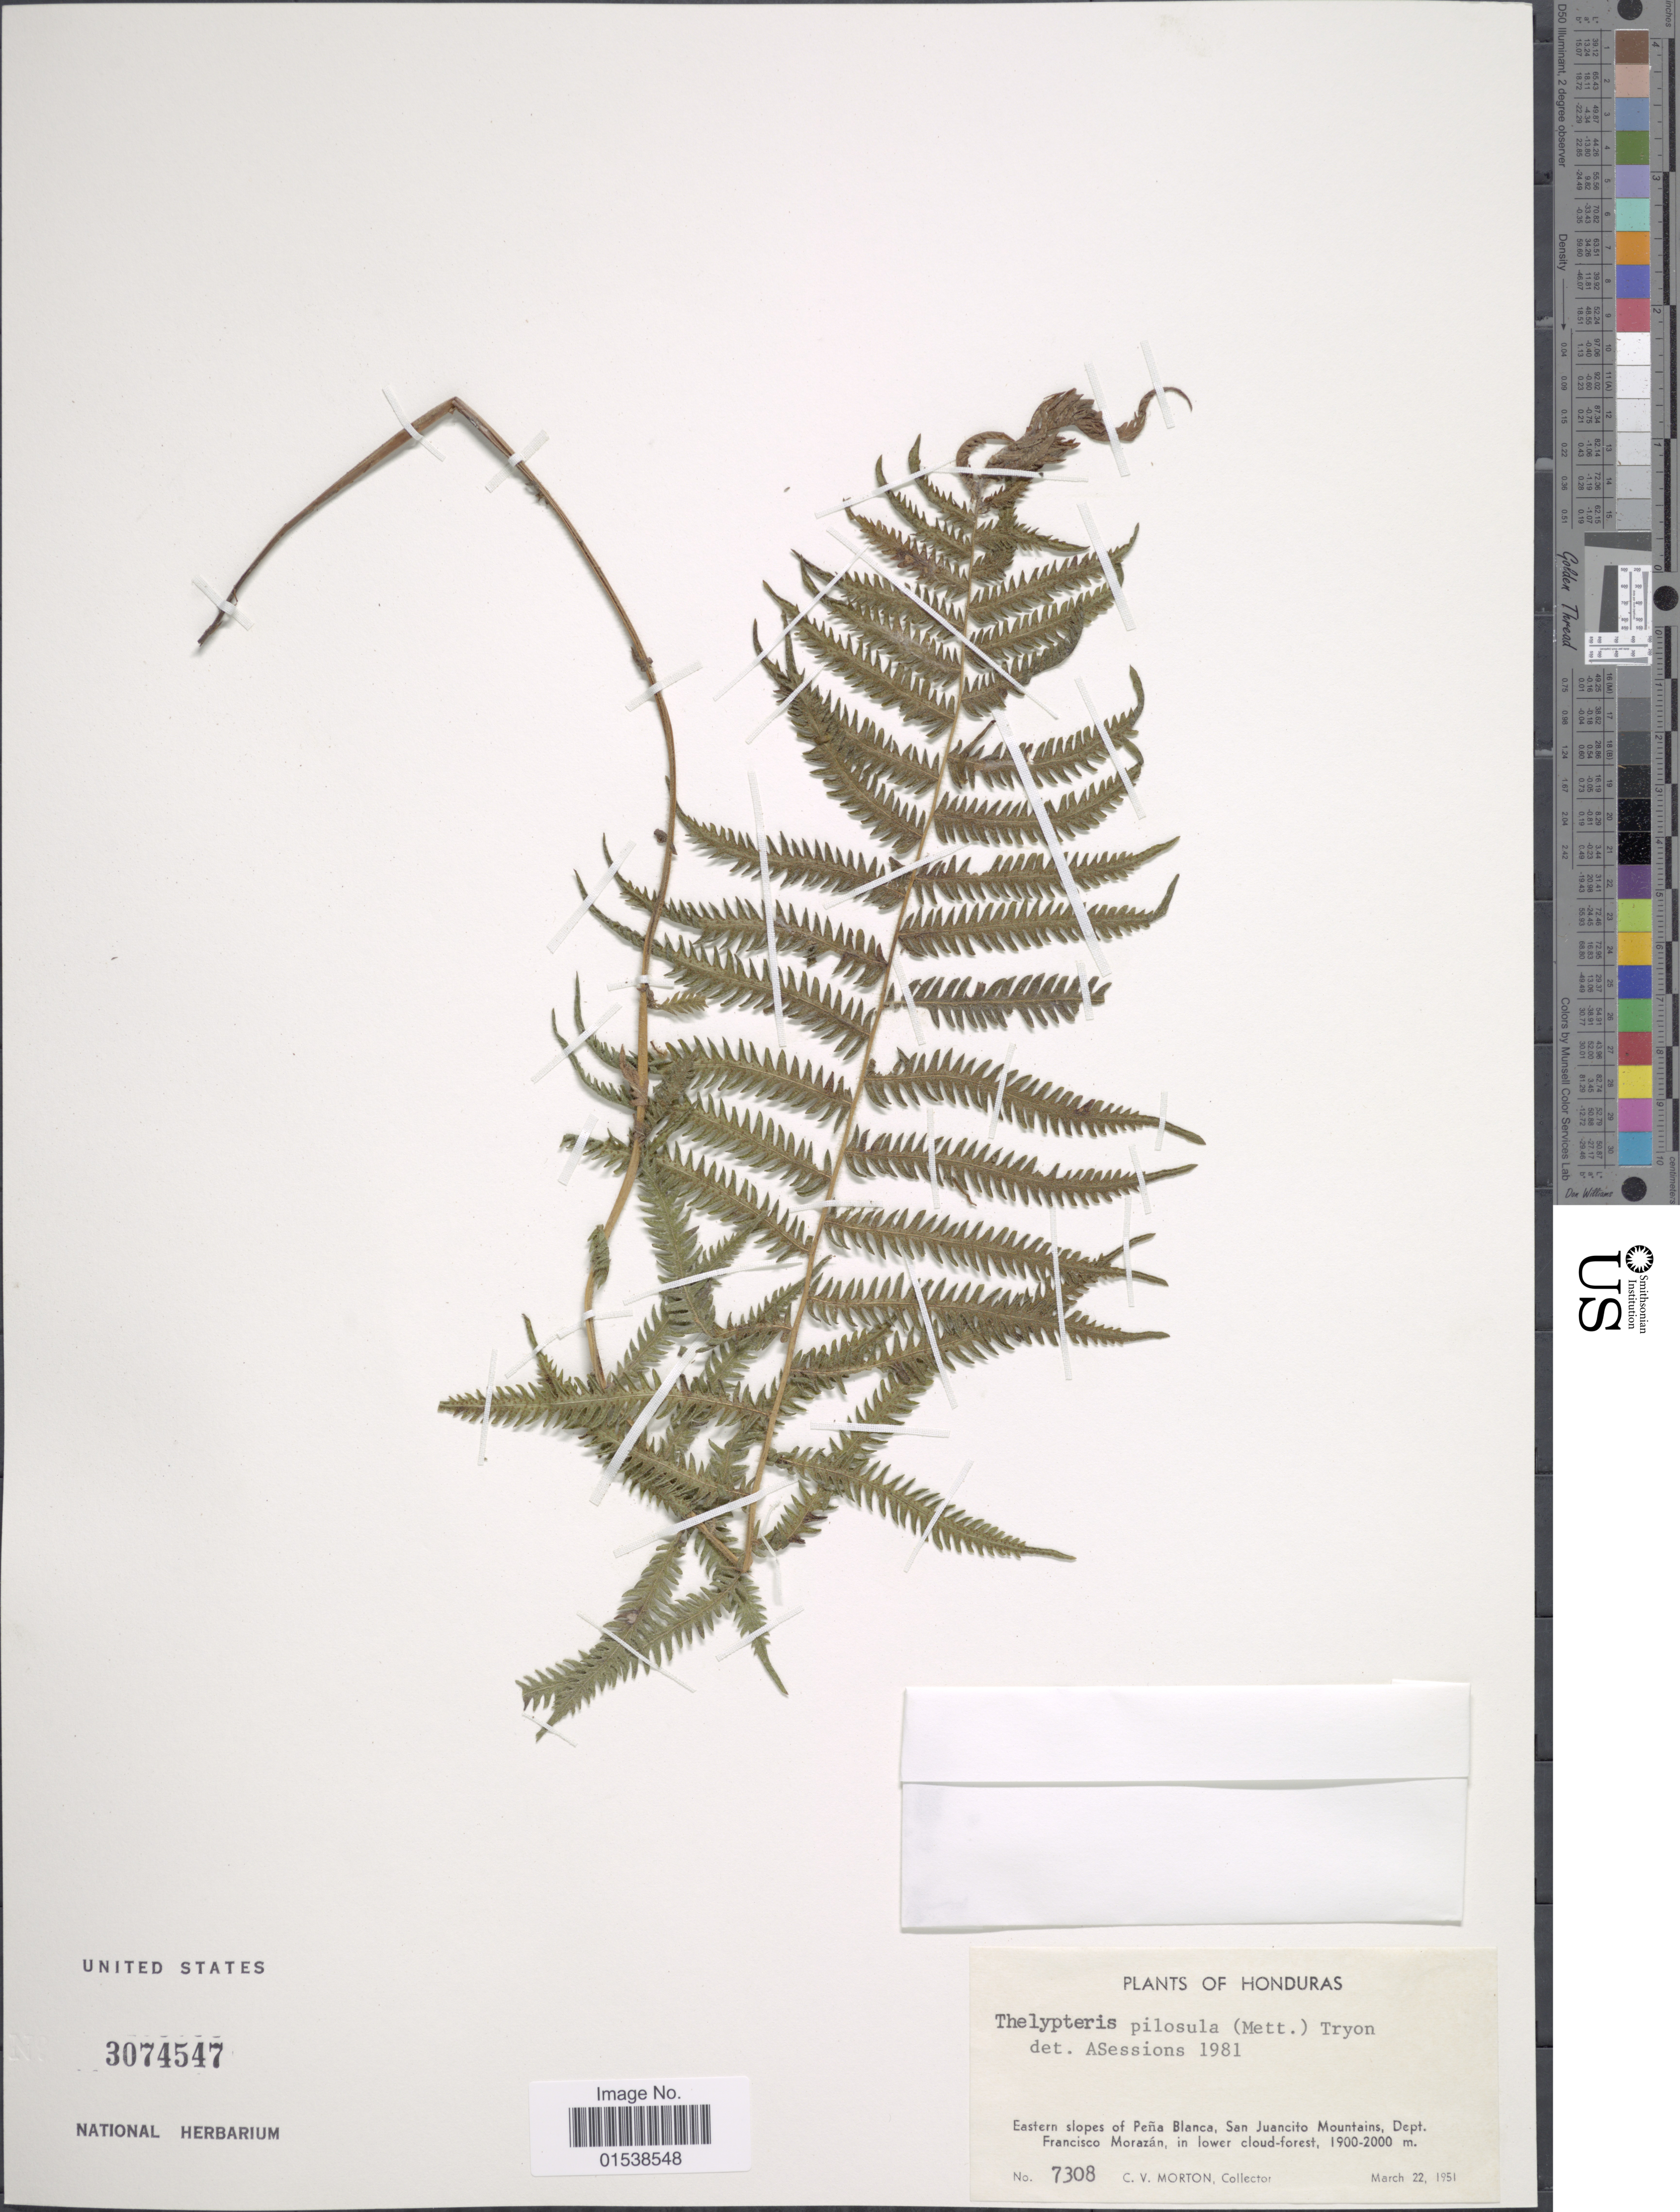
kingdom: Plantae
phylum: Tracheophyta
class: Polypodiopsida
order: Polypodiales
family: Thelypteridaceae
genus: Amauropelta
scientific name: Amauropelta pilosula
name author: (Klotzsch & H. Karst.) Á. Löve & D. Löve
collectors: C. V. Morton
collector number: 7308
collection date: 1951-03-22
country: Honduras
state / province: Fco. Morazán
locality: Eastern slopes of Pena Blanca, San Juancito Mountains, Dept. Francisco Morazan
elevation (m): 1900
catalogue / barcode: US 3074547